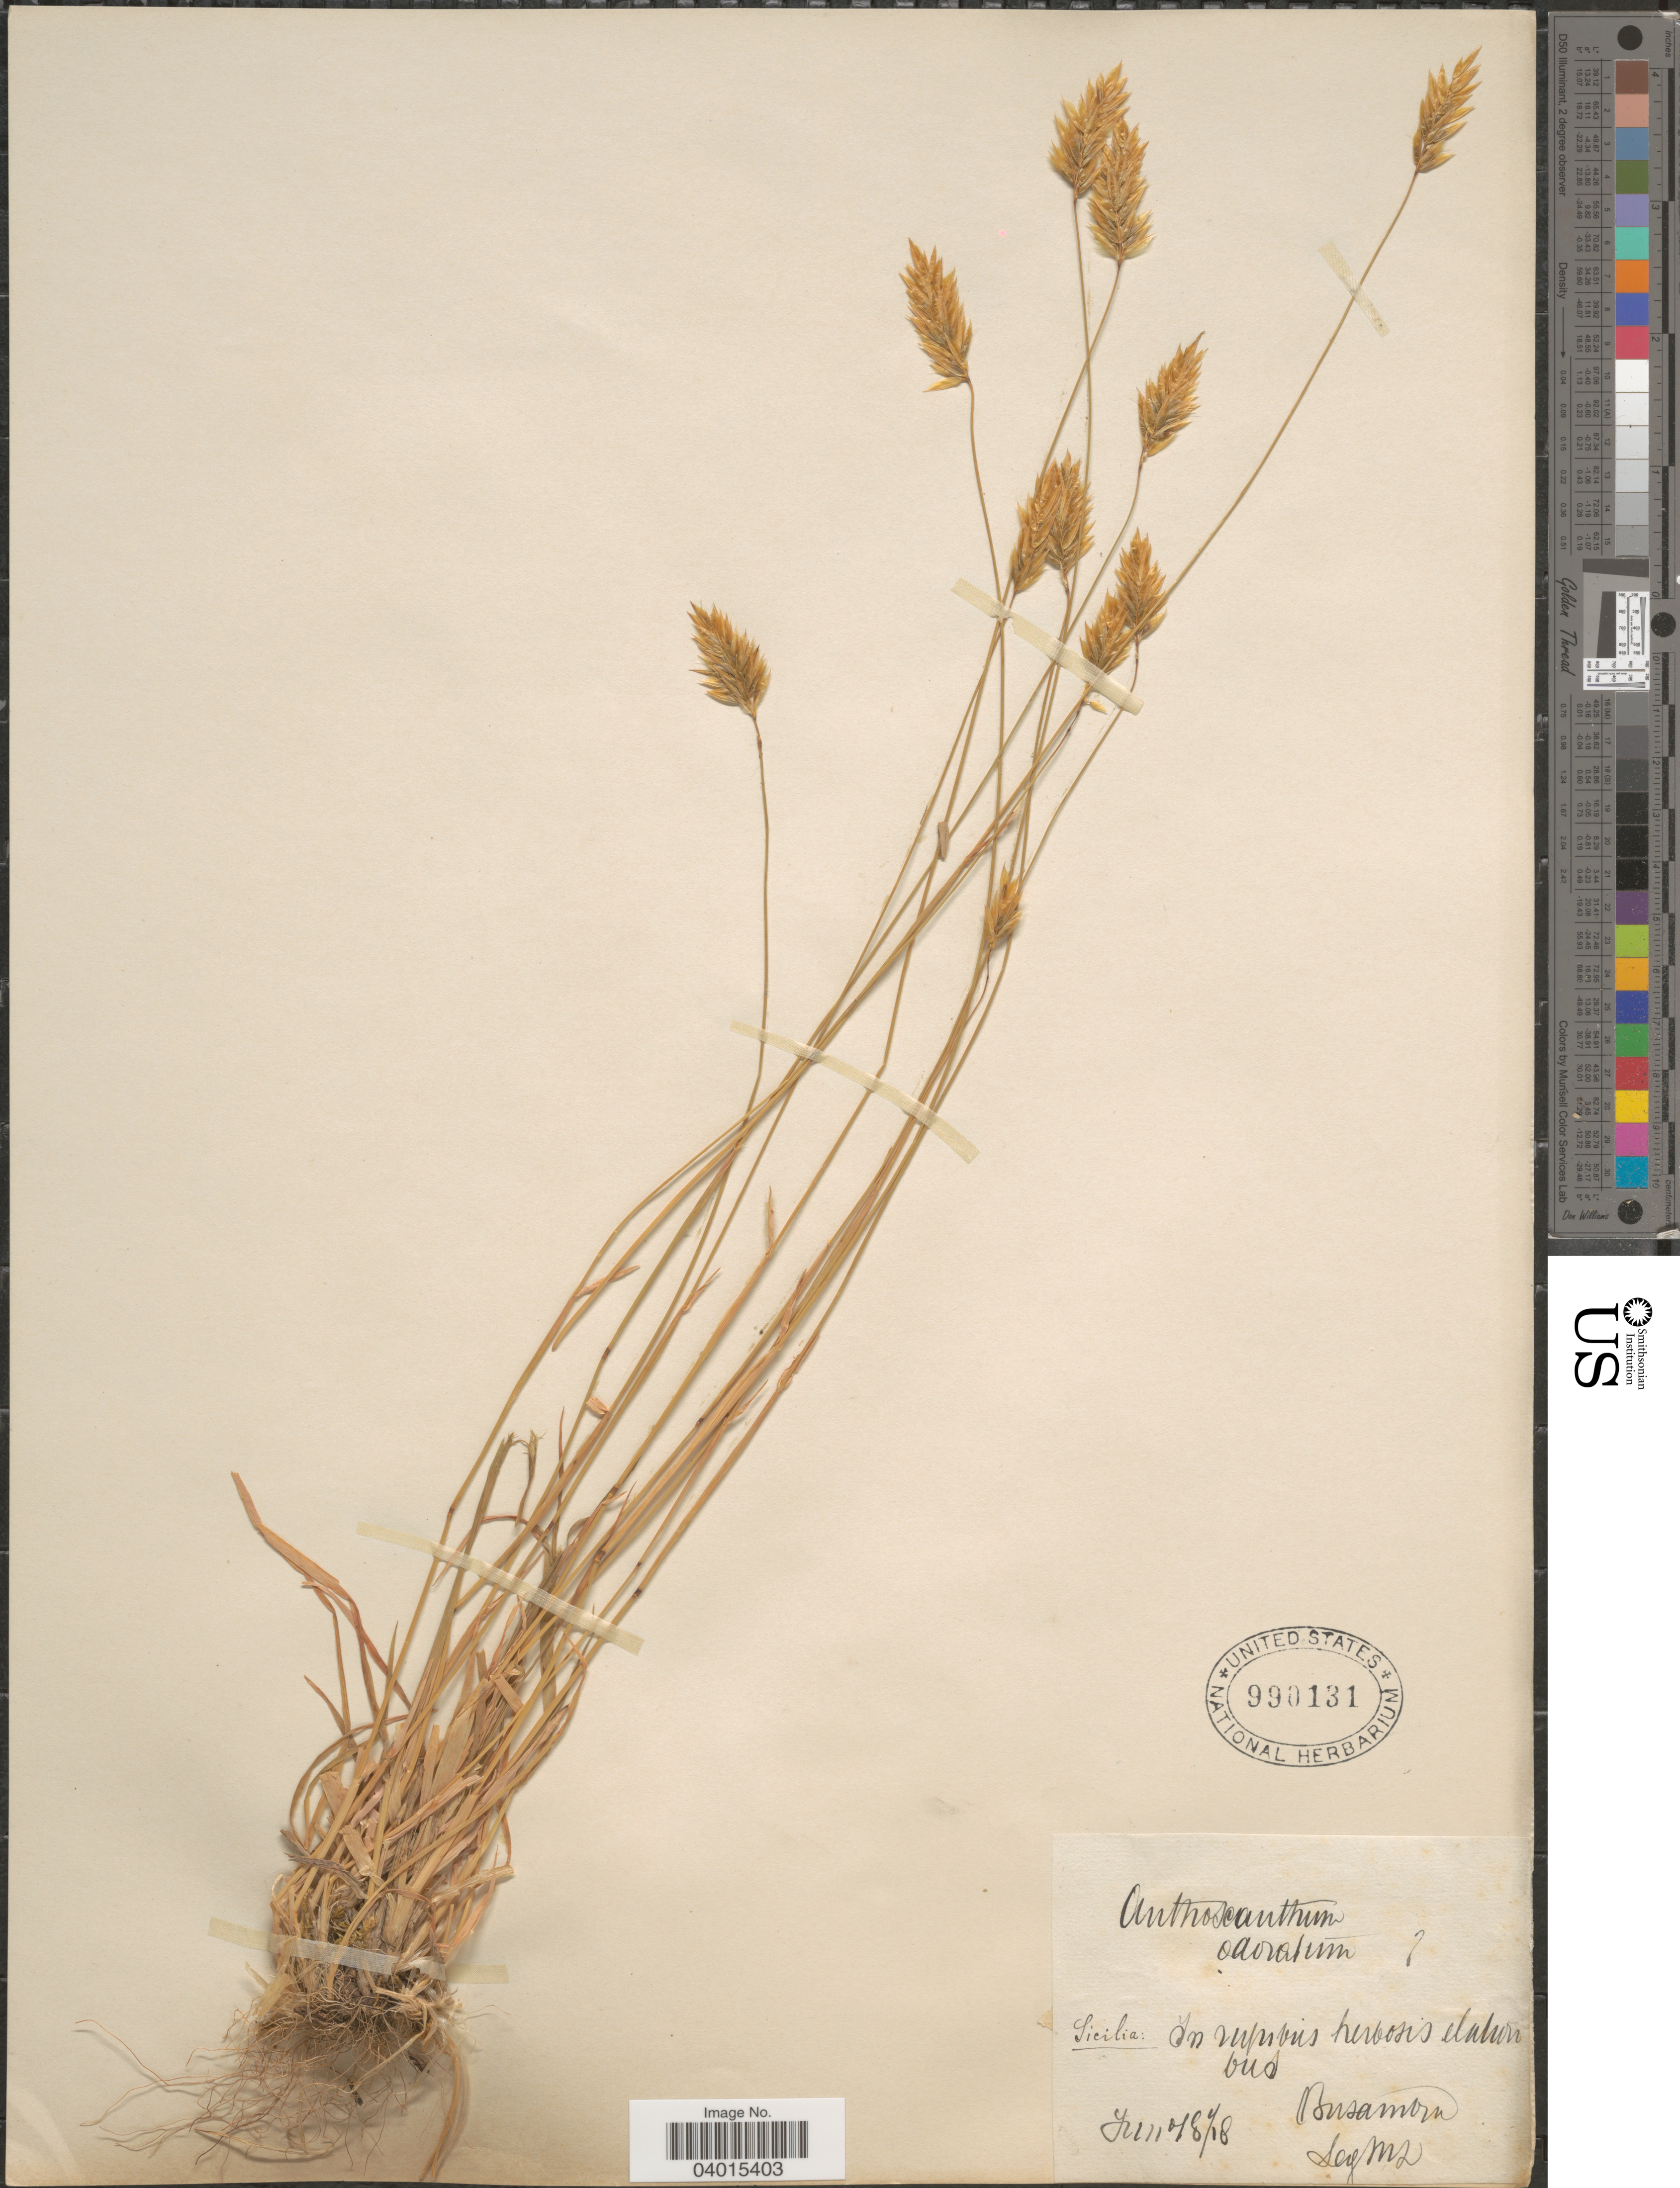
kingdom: Plantae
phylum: Tracheophyta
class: Liliopsida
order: Poales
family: Poaceae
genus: Anthoxanthum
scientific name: Anthoxanthum odoratum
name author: L.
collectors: M. S.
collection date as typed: Transcribed d/m/y: 18/6/18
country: Italy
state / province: Siciliana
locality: Sicilia: In rupibus herbosis elatron bud Busambra.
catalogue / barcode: US 990131